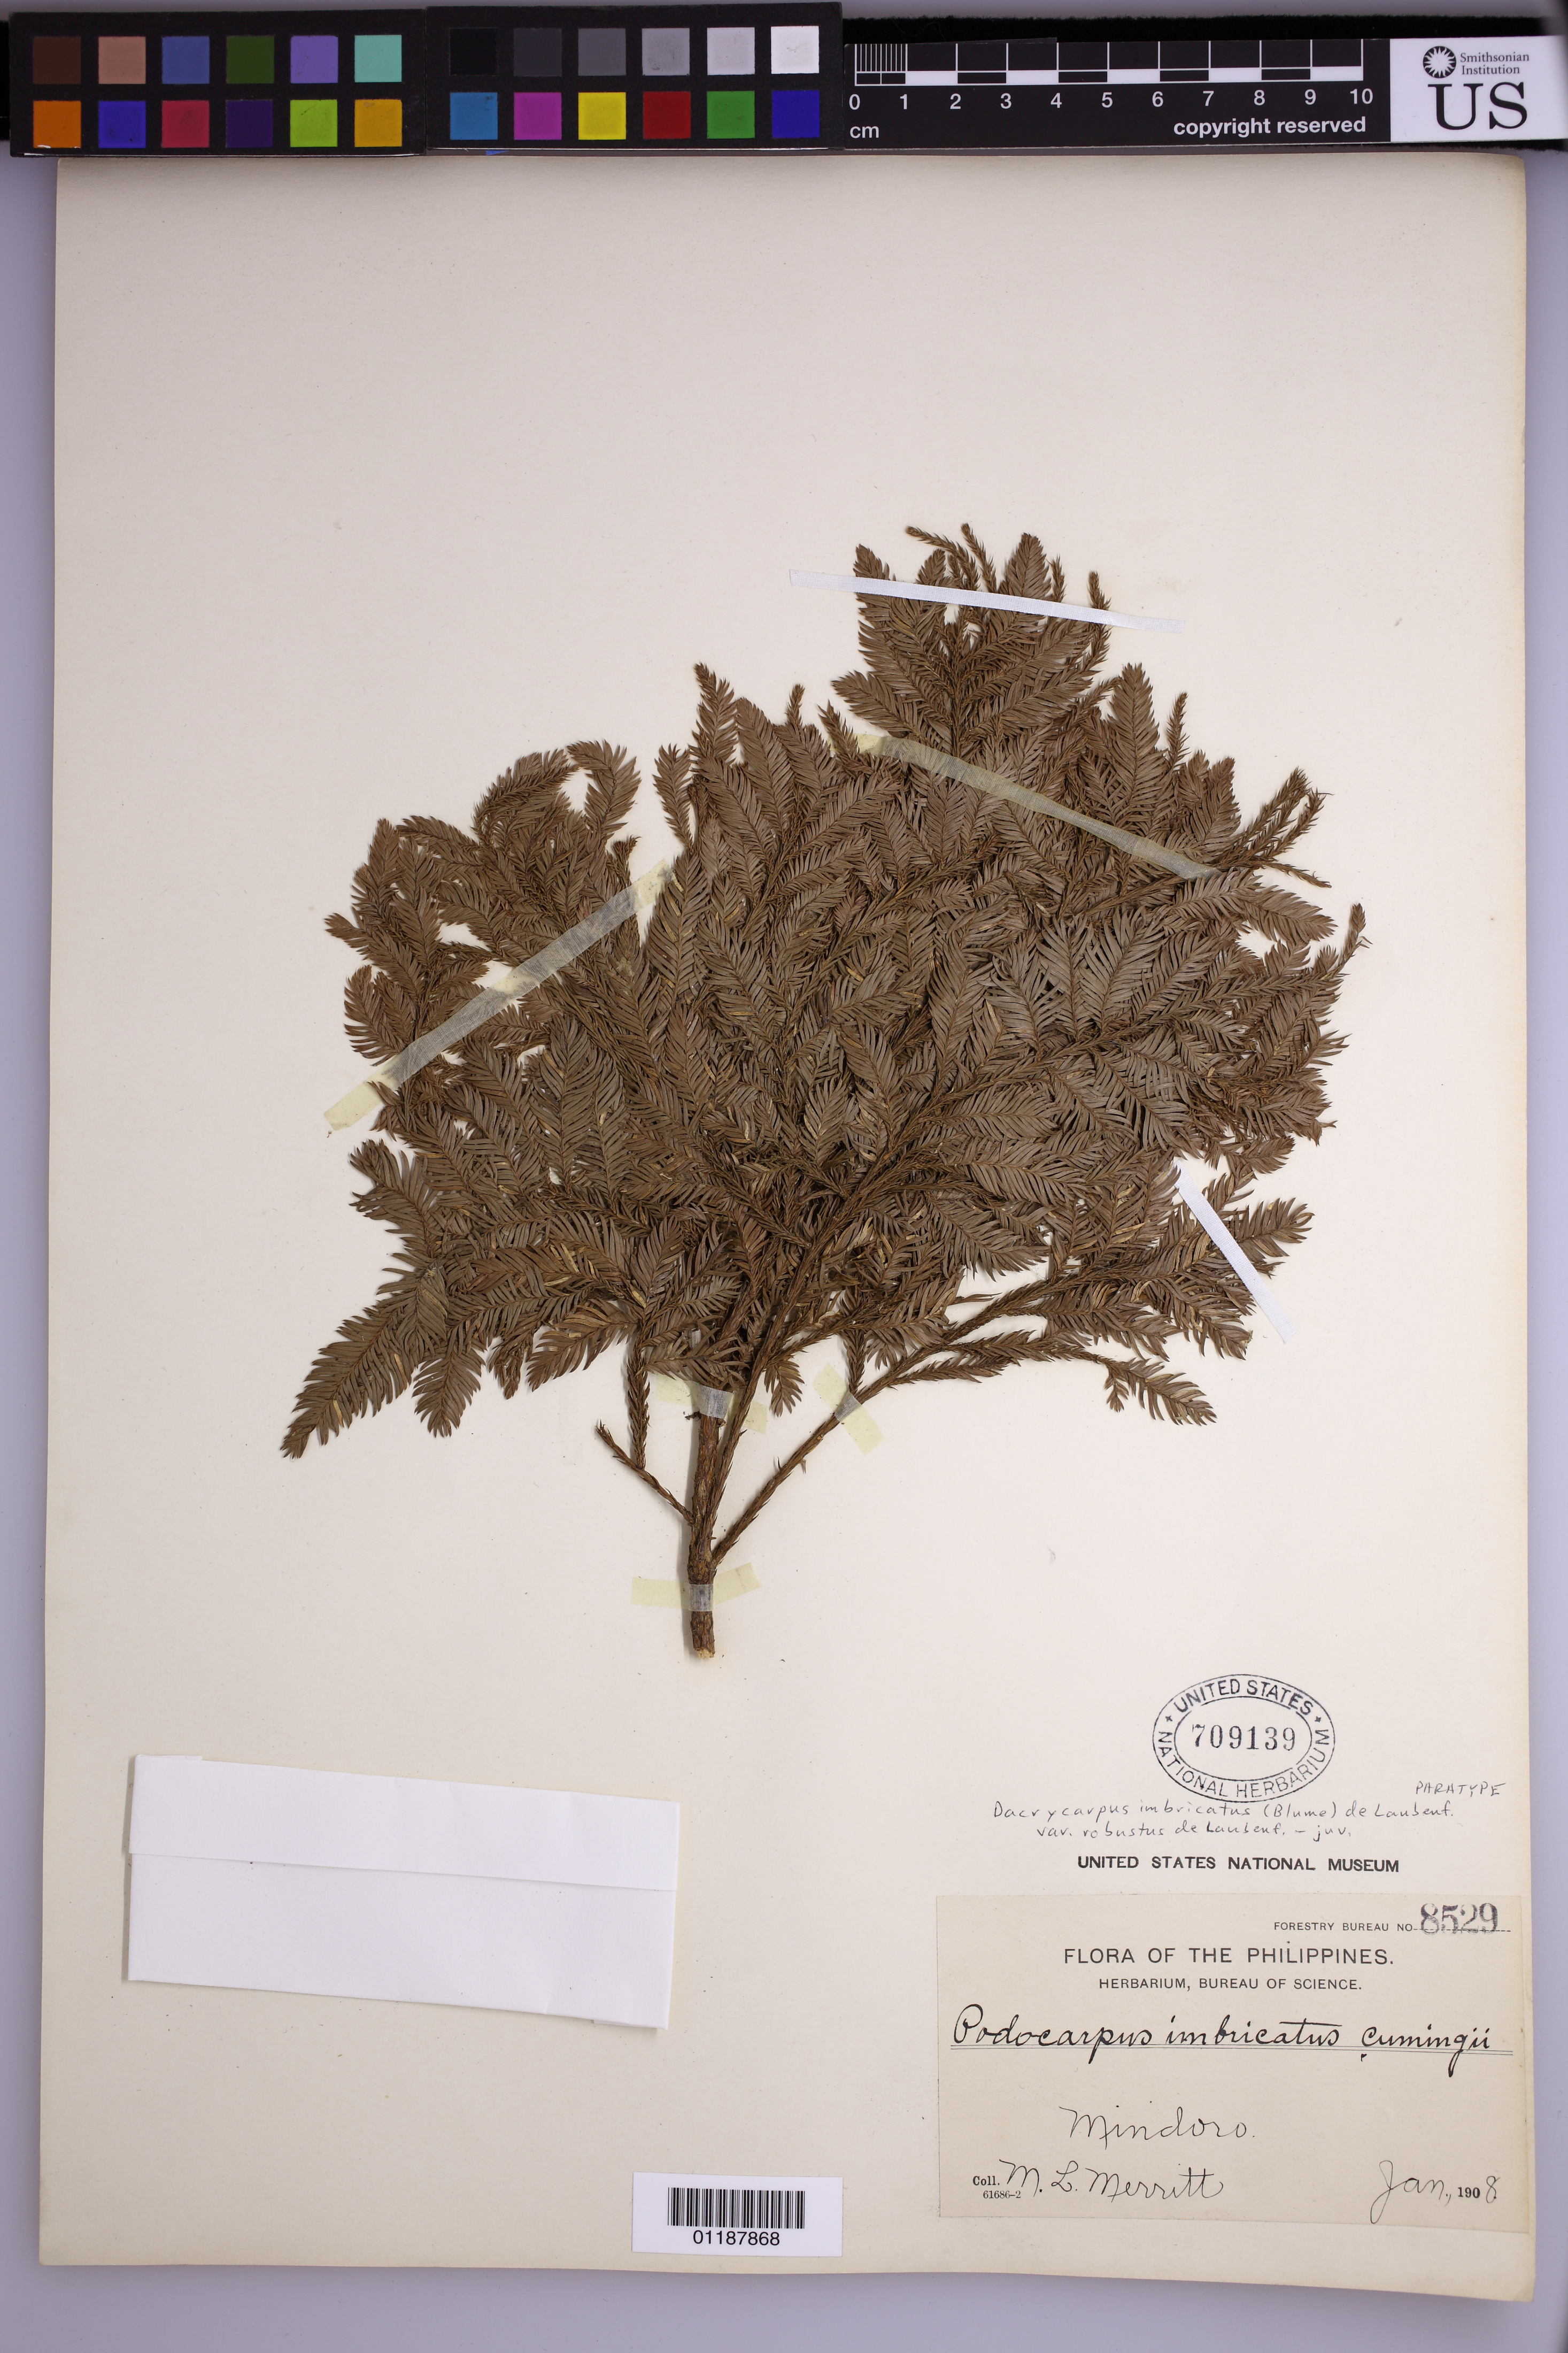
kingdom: Plantae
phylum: Tracheophyta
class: Pinopsida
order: Pinales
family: Podocarpaceae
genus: Dacrycarpus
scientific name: Dacrycarpus imbricatus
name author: (Blume) de Laub.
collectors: M. L. Merritt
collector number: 8529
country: Philippines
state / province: Mimaropa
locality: Mindoro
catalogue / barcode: US 709139